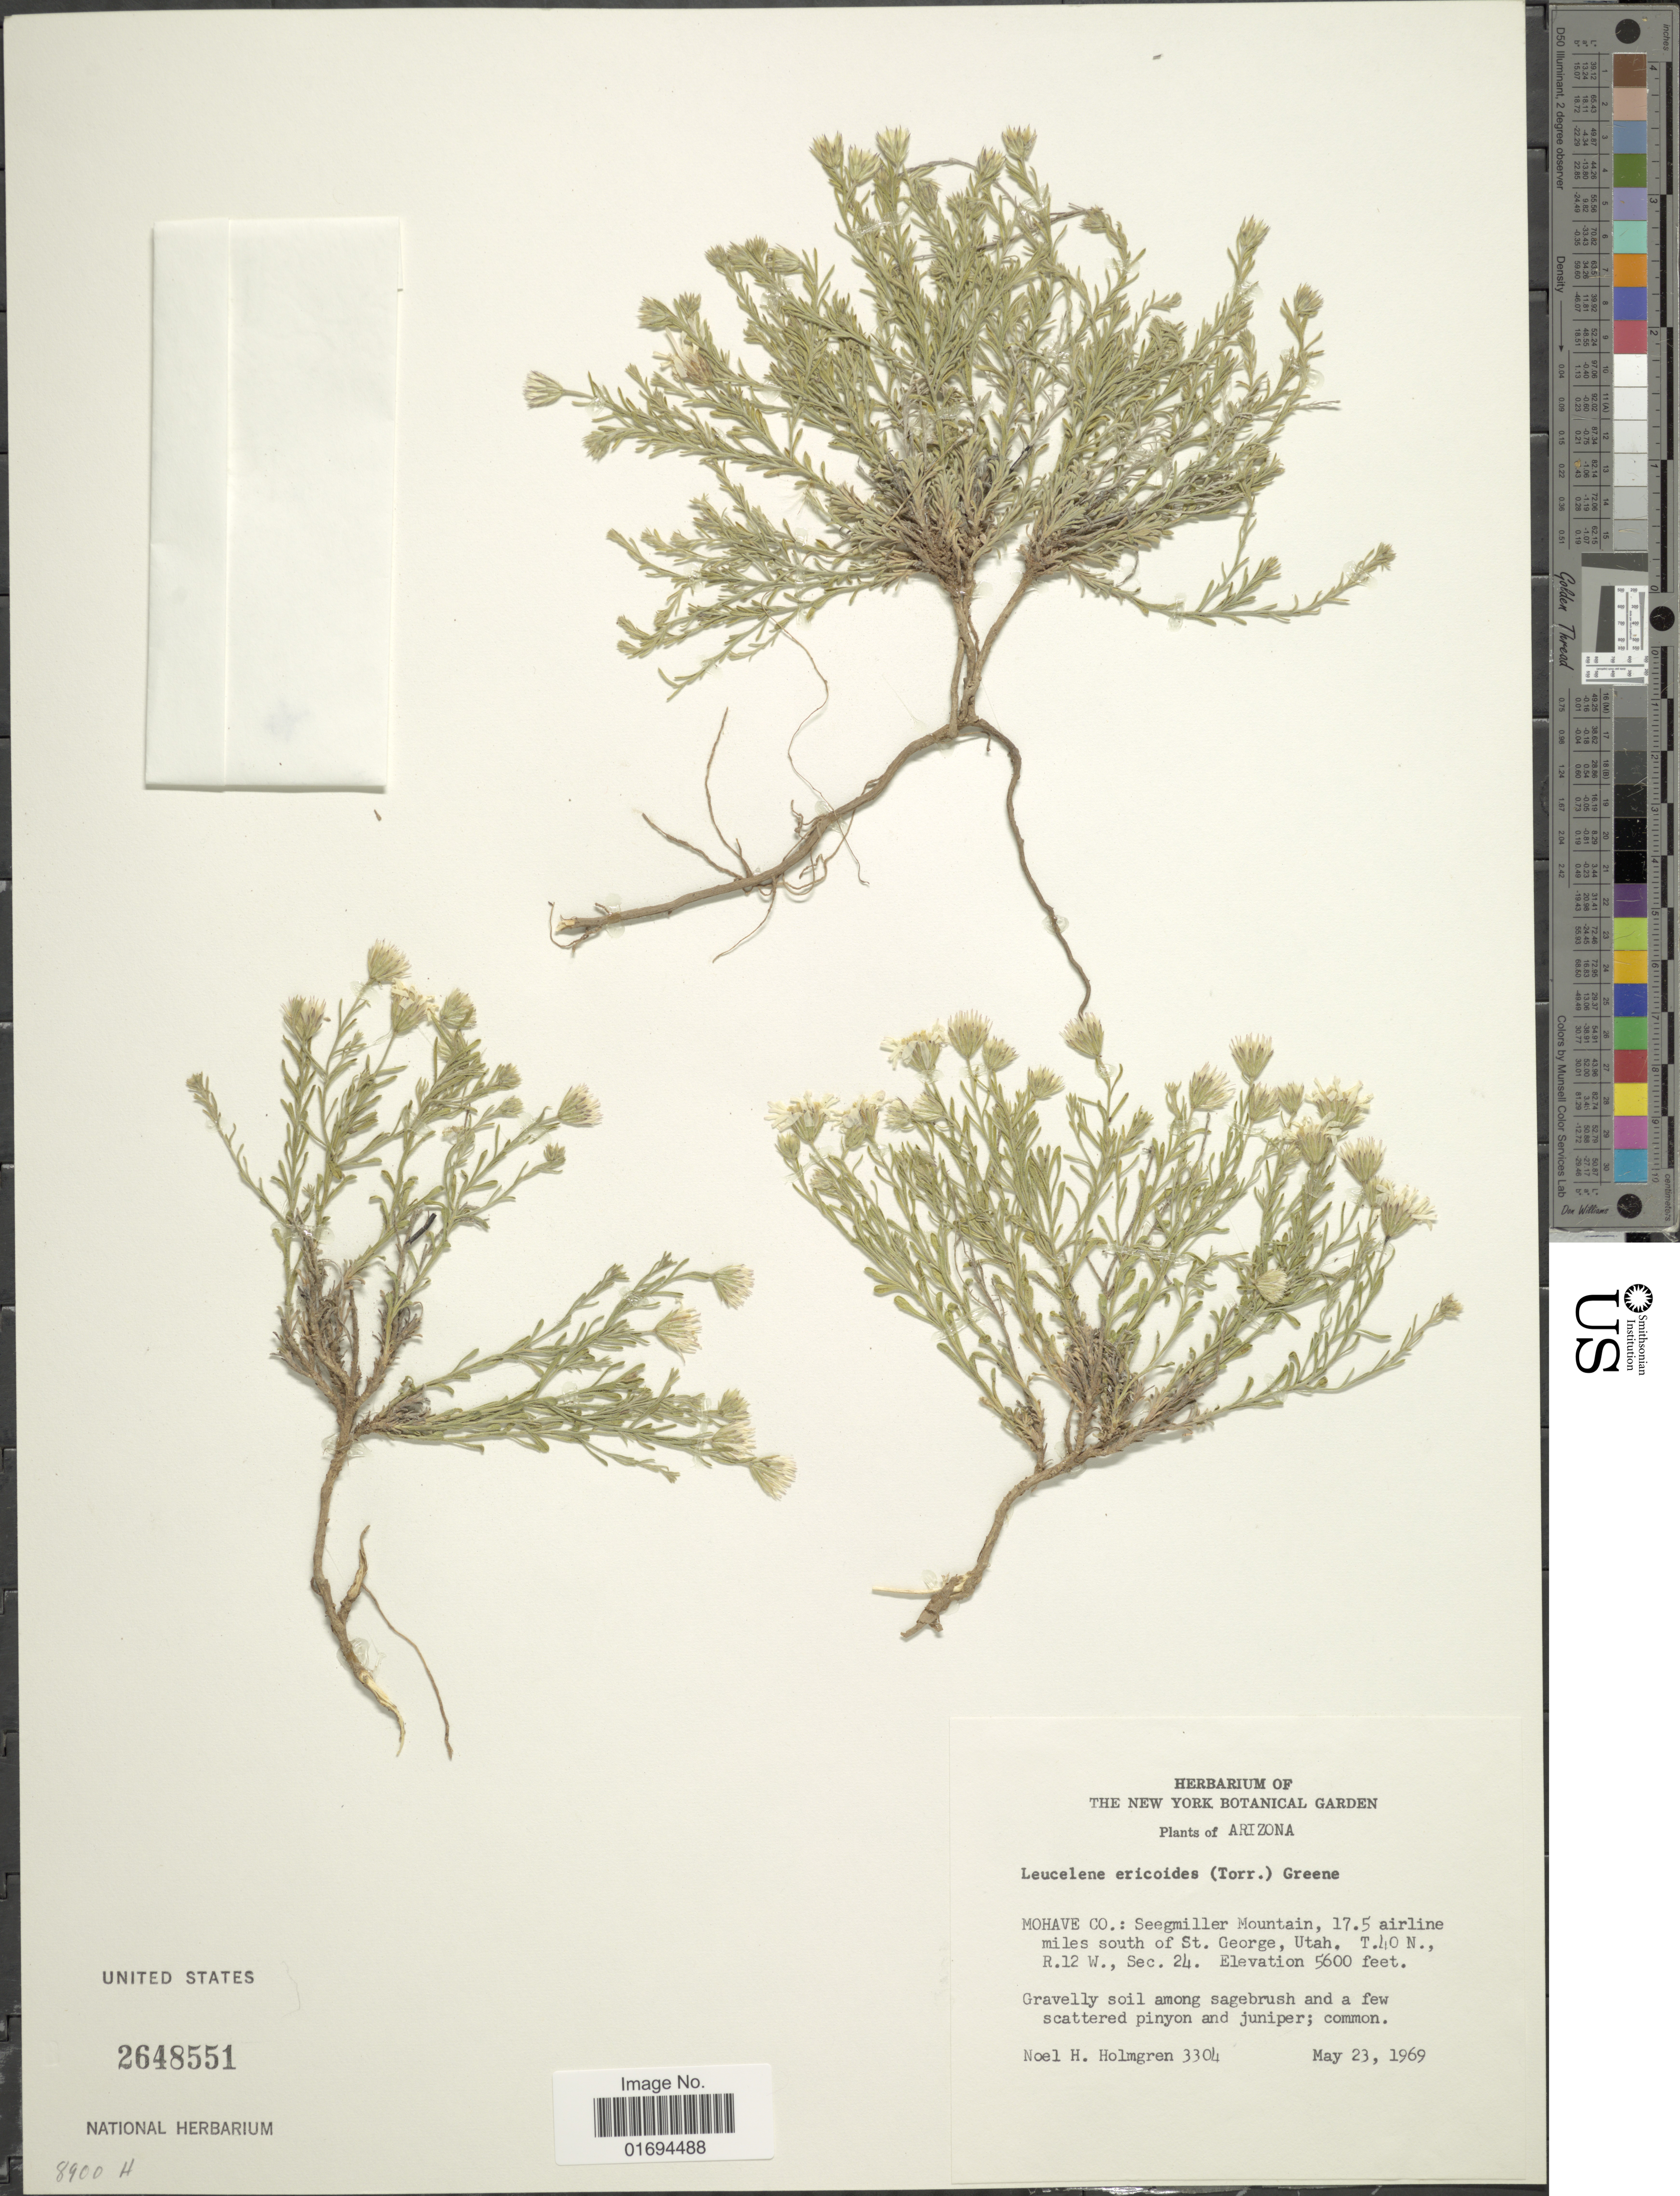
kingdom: Plantae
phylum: Tracheophyta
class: Magnoliopsida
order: Asterales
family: Asteraceae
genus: Chaetopappa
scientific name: Chaetopappa ericoides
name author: (Torr.) G.L. Nesom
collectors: N. H. Holmgren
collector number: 3304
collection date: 1969-05-23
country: United States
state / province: Arizona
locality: Mohave Co.: Seegmiller Mountain, 17.5 airline miles south of St. George, Utah, T. 40 N., R.12 W., Sec. 24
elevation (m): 1707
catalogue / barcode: US 2648551